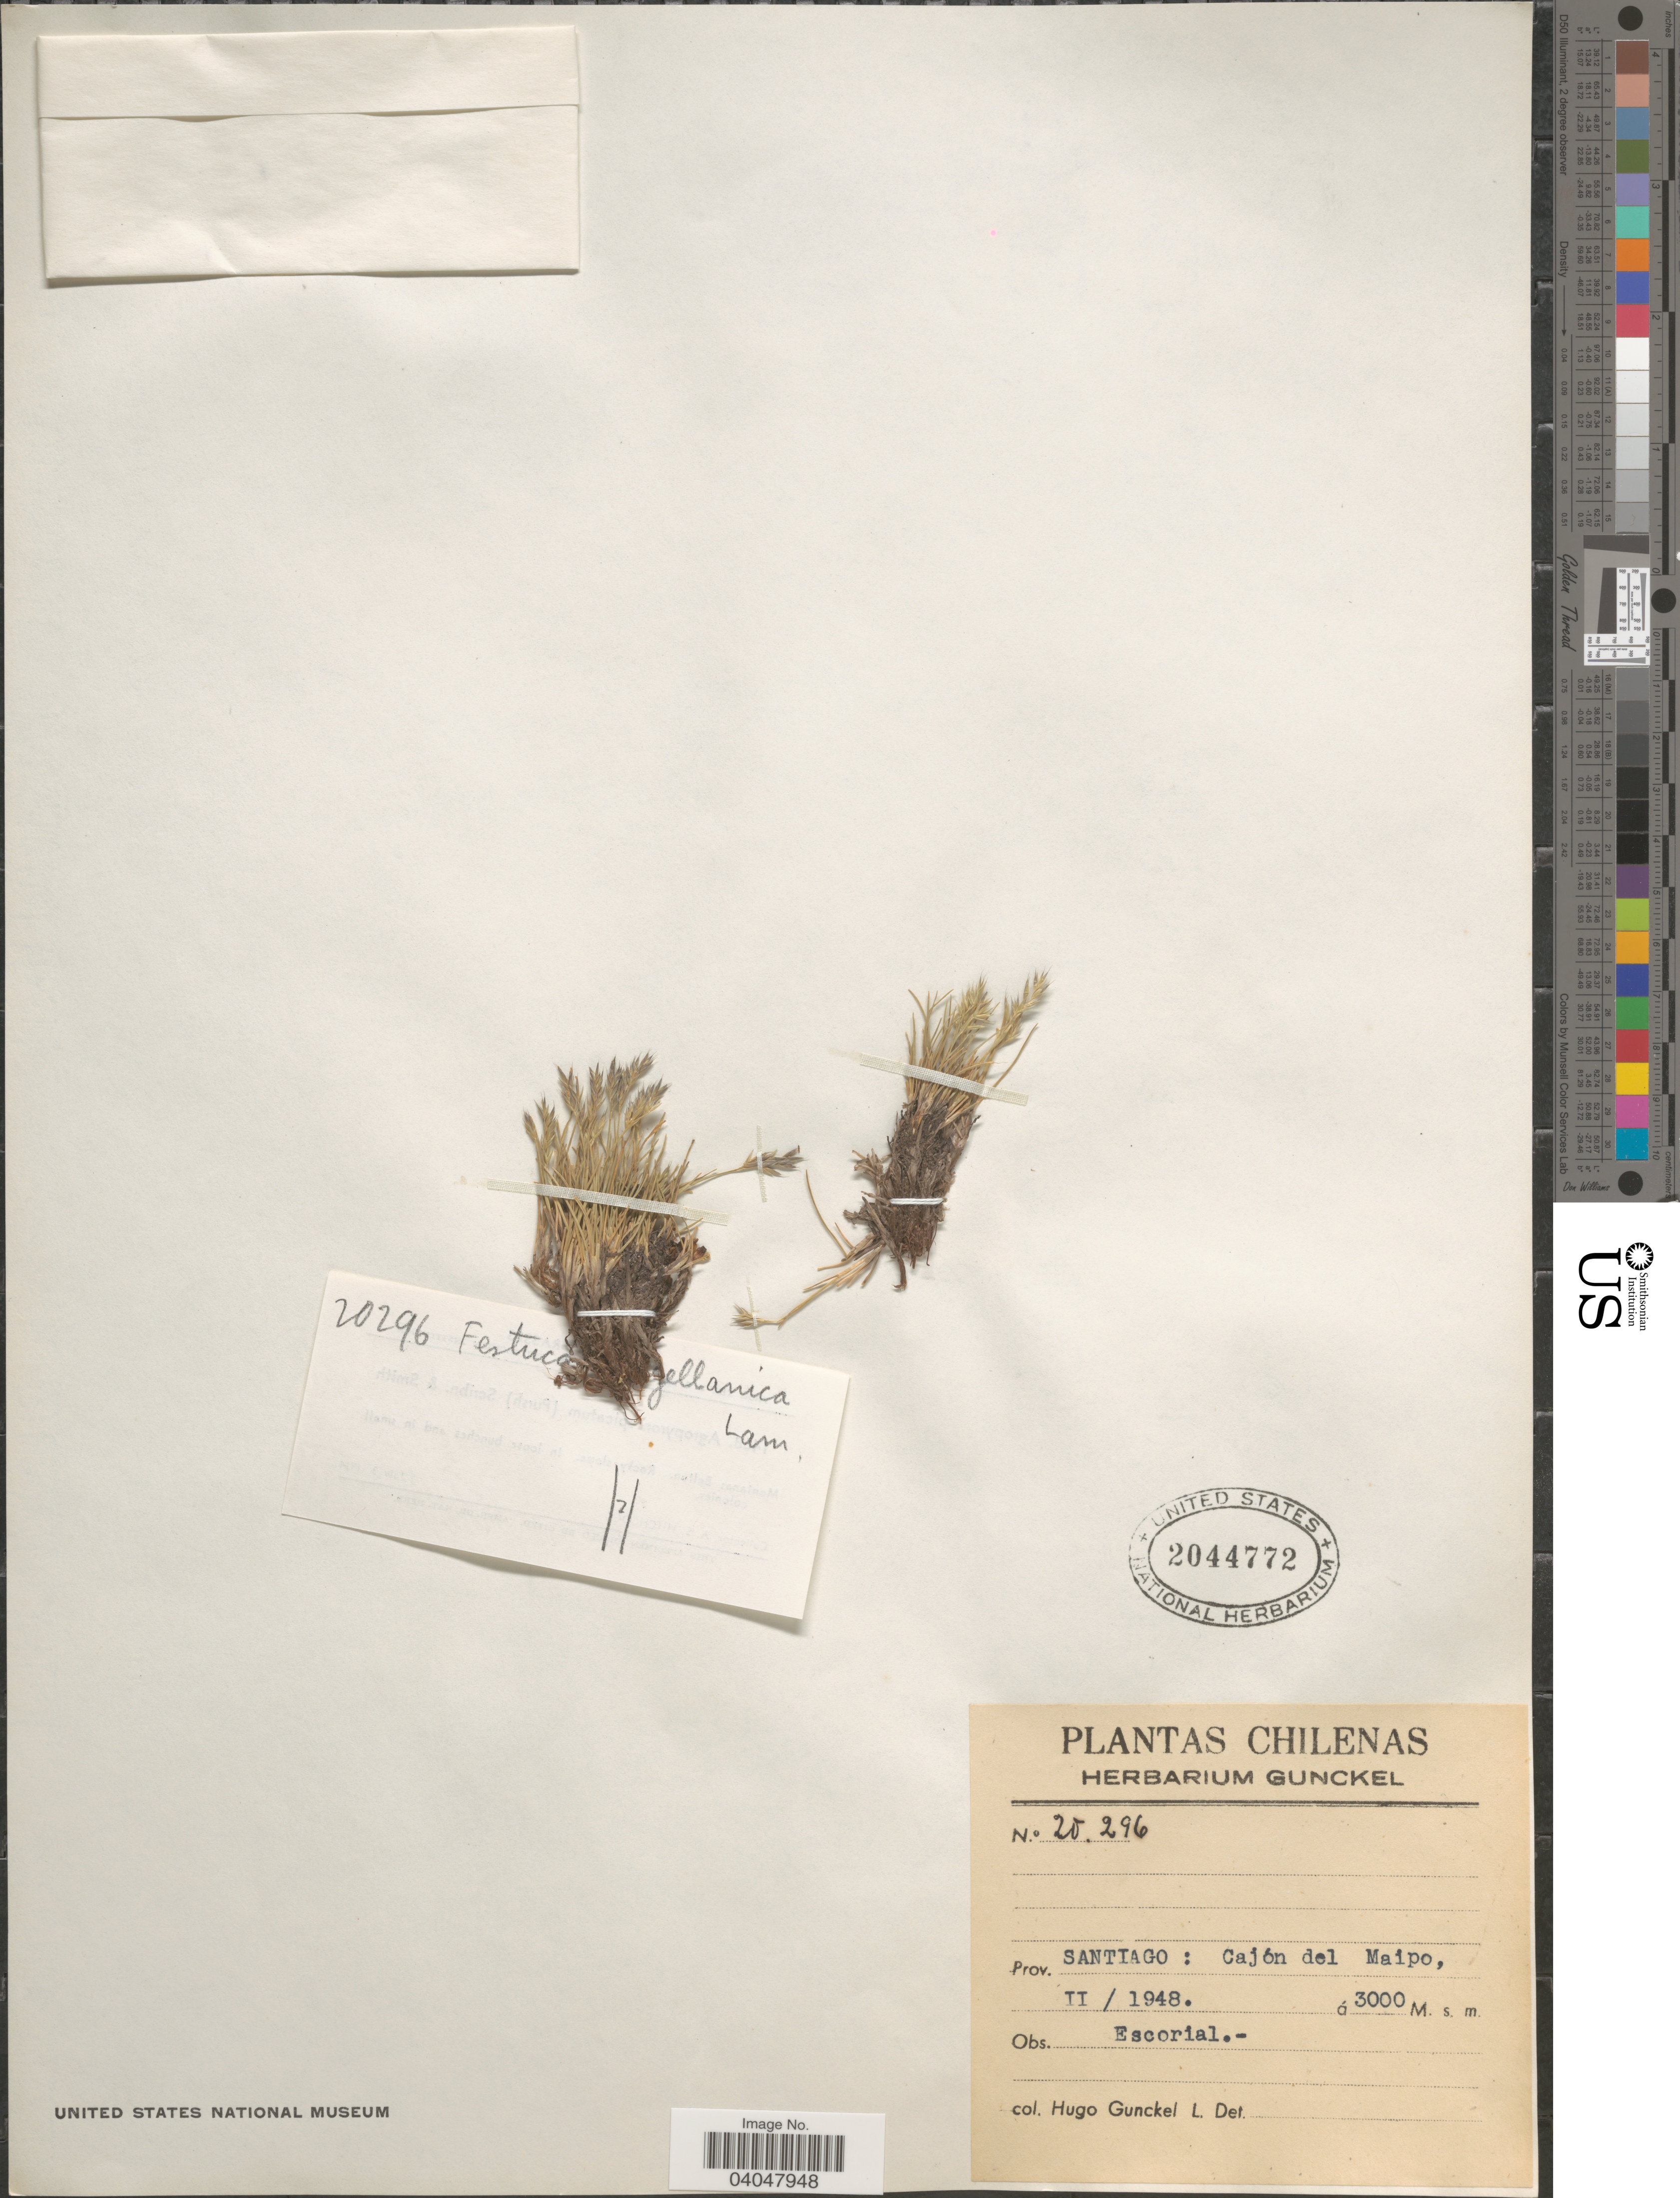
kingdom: Plantae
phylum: Tracheophyta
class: Liliopsida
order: Poales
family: Poaceae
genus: Festuca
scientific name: Festuca magellanica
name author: Lam.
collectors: H. Gunckel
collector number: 25296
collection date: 1948-02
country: Chile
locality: Prov. Santiago: Cajón del Maipo.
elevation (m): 3000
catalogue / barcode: US 2044772